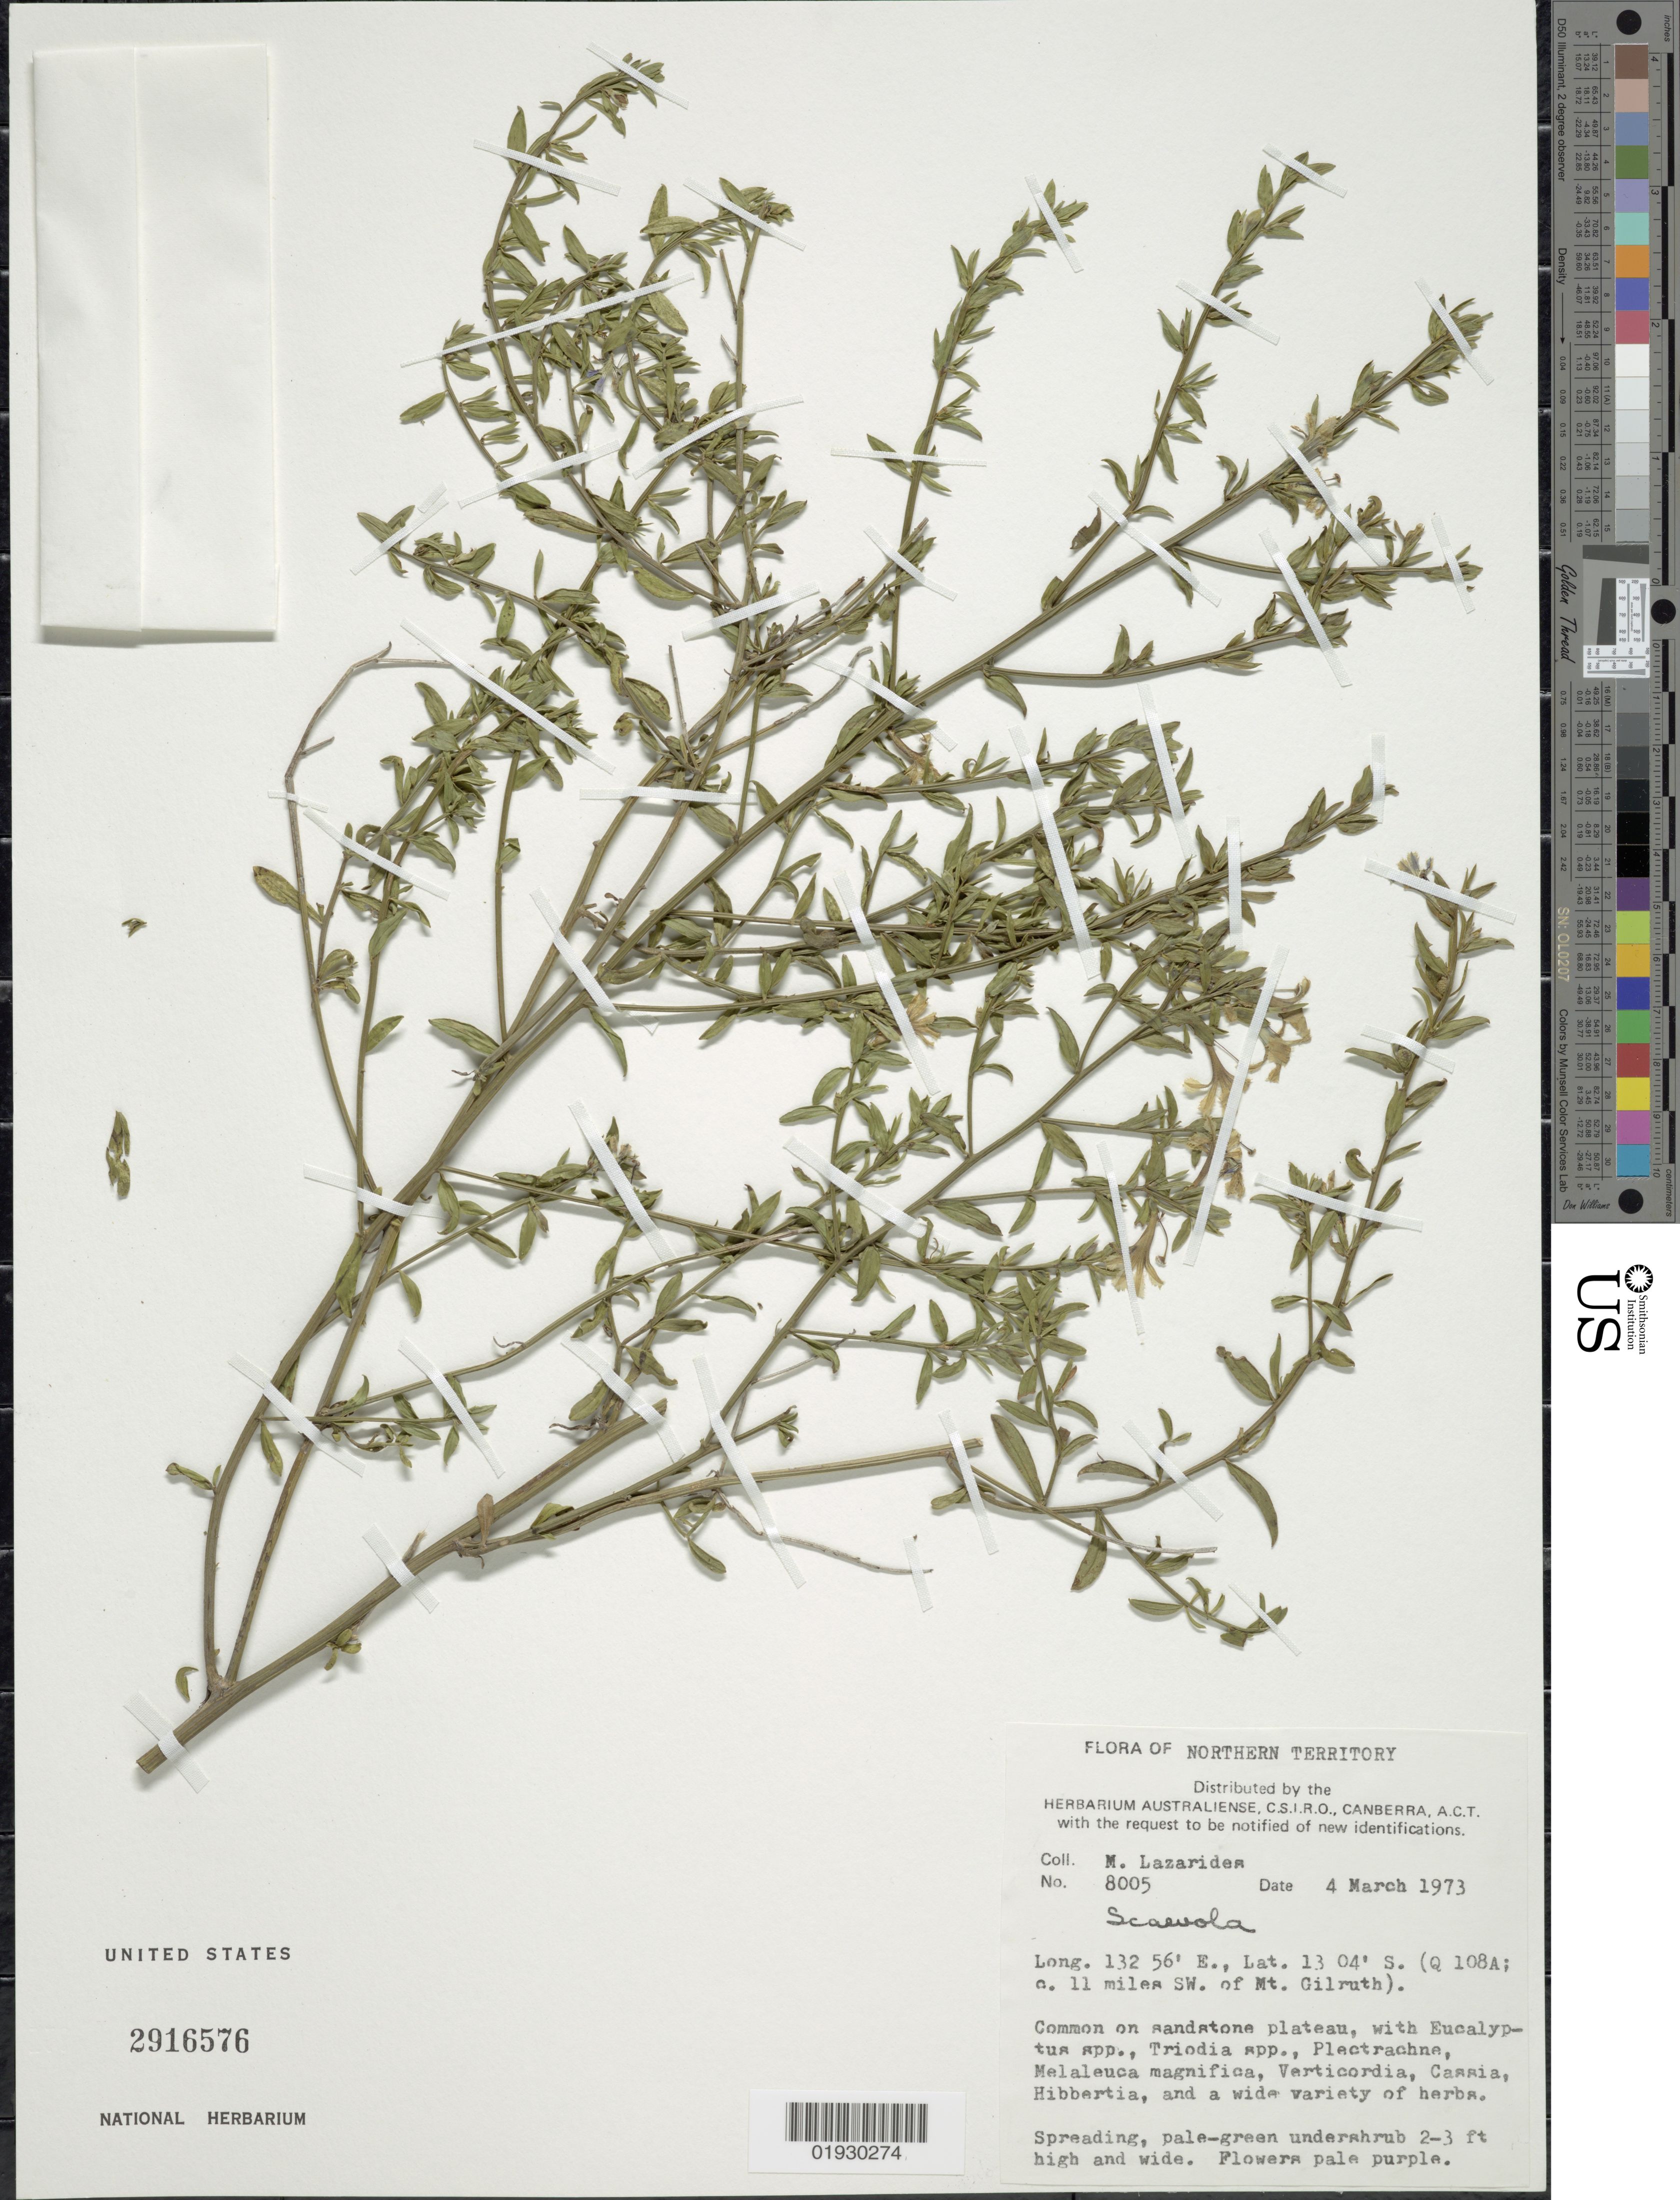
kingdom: Plantae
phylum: Tracheophyta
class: Magnoliopsida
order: Asterales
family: Goodeniaceae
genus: Scaevola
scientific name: Scaevola sp.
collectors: M. Lazarides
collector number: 8005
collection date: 1973-03-04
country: Australia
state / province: Northern Territory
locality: (Q 108A; c. 11 miles SW. of Mt. Gilruth)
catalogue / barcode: US 2916576